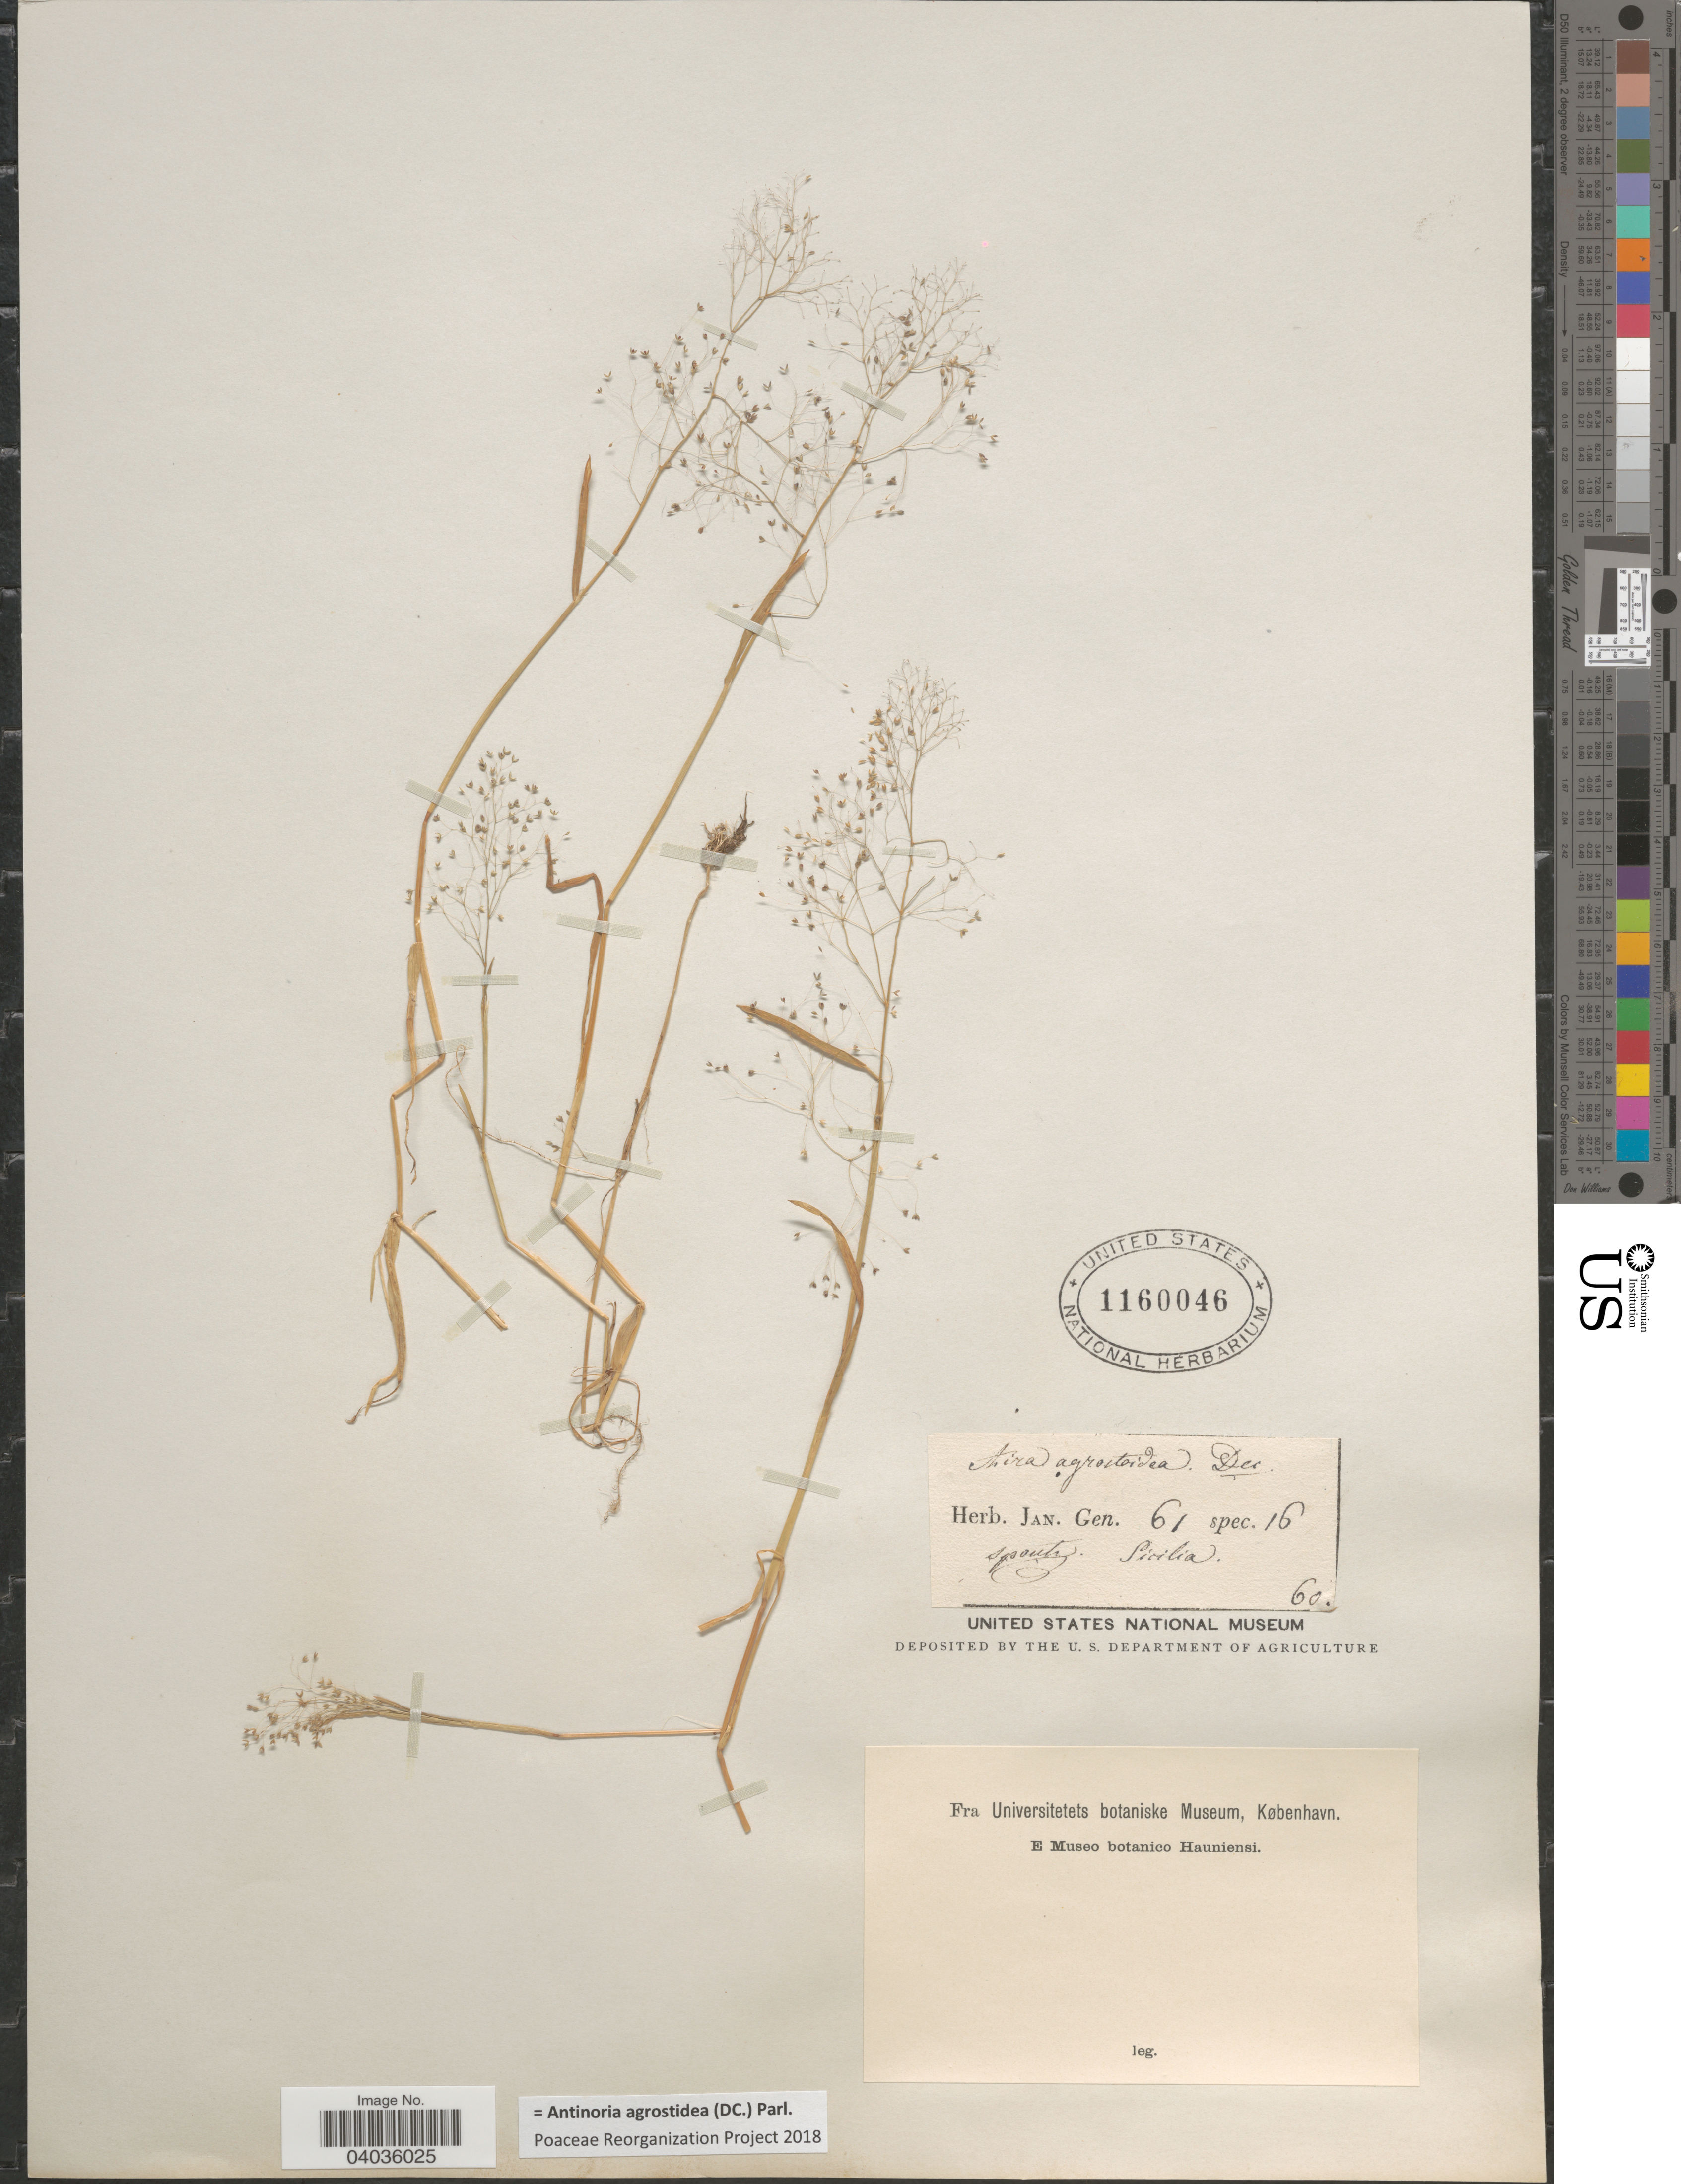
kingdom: Plantae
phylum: Tracheophyta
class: Liliopsida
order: Poales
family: Poaceae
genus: Antinoria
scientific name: Antinoria agrostidea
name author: (DC.) Parl.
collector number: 60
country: Italy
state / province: Siciliana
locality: Sicilia.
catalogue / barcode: US 1160046